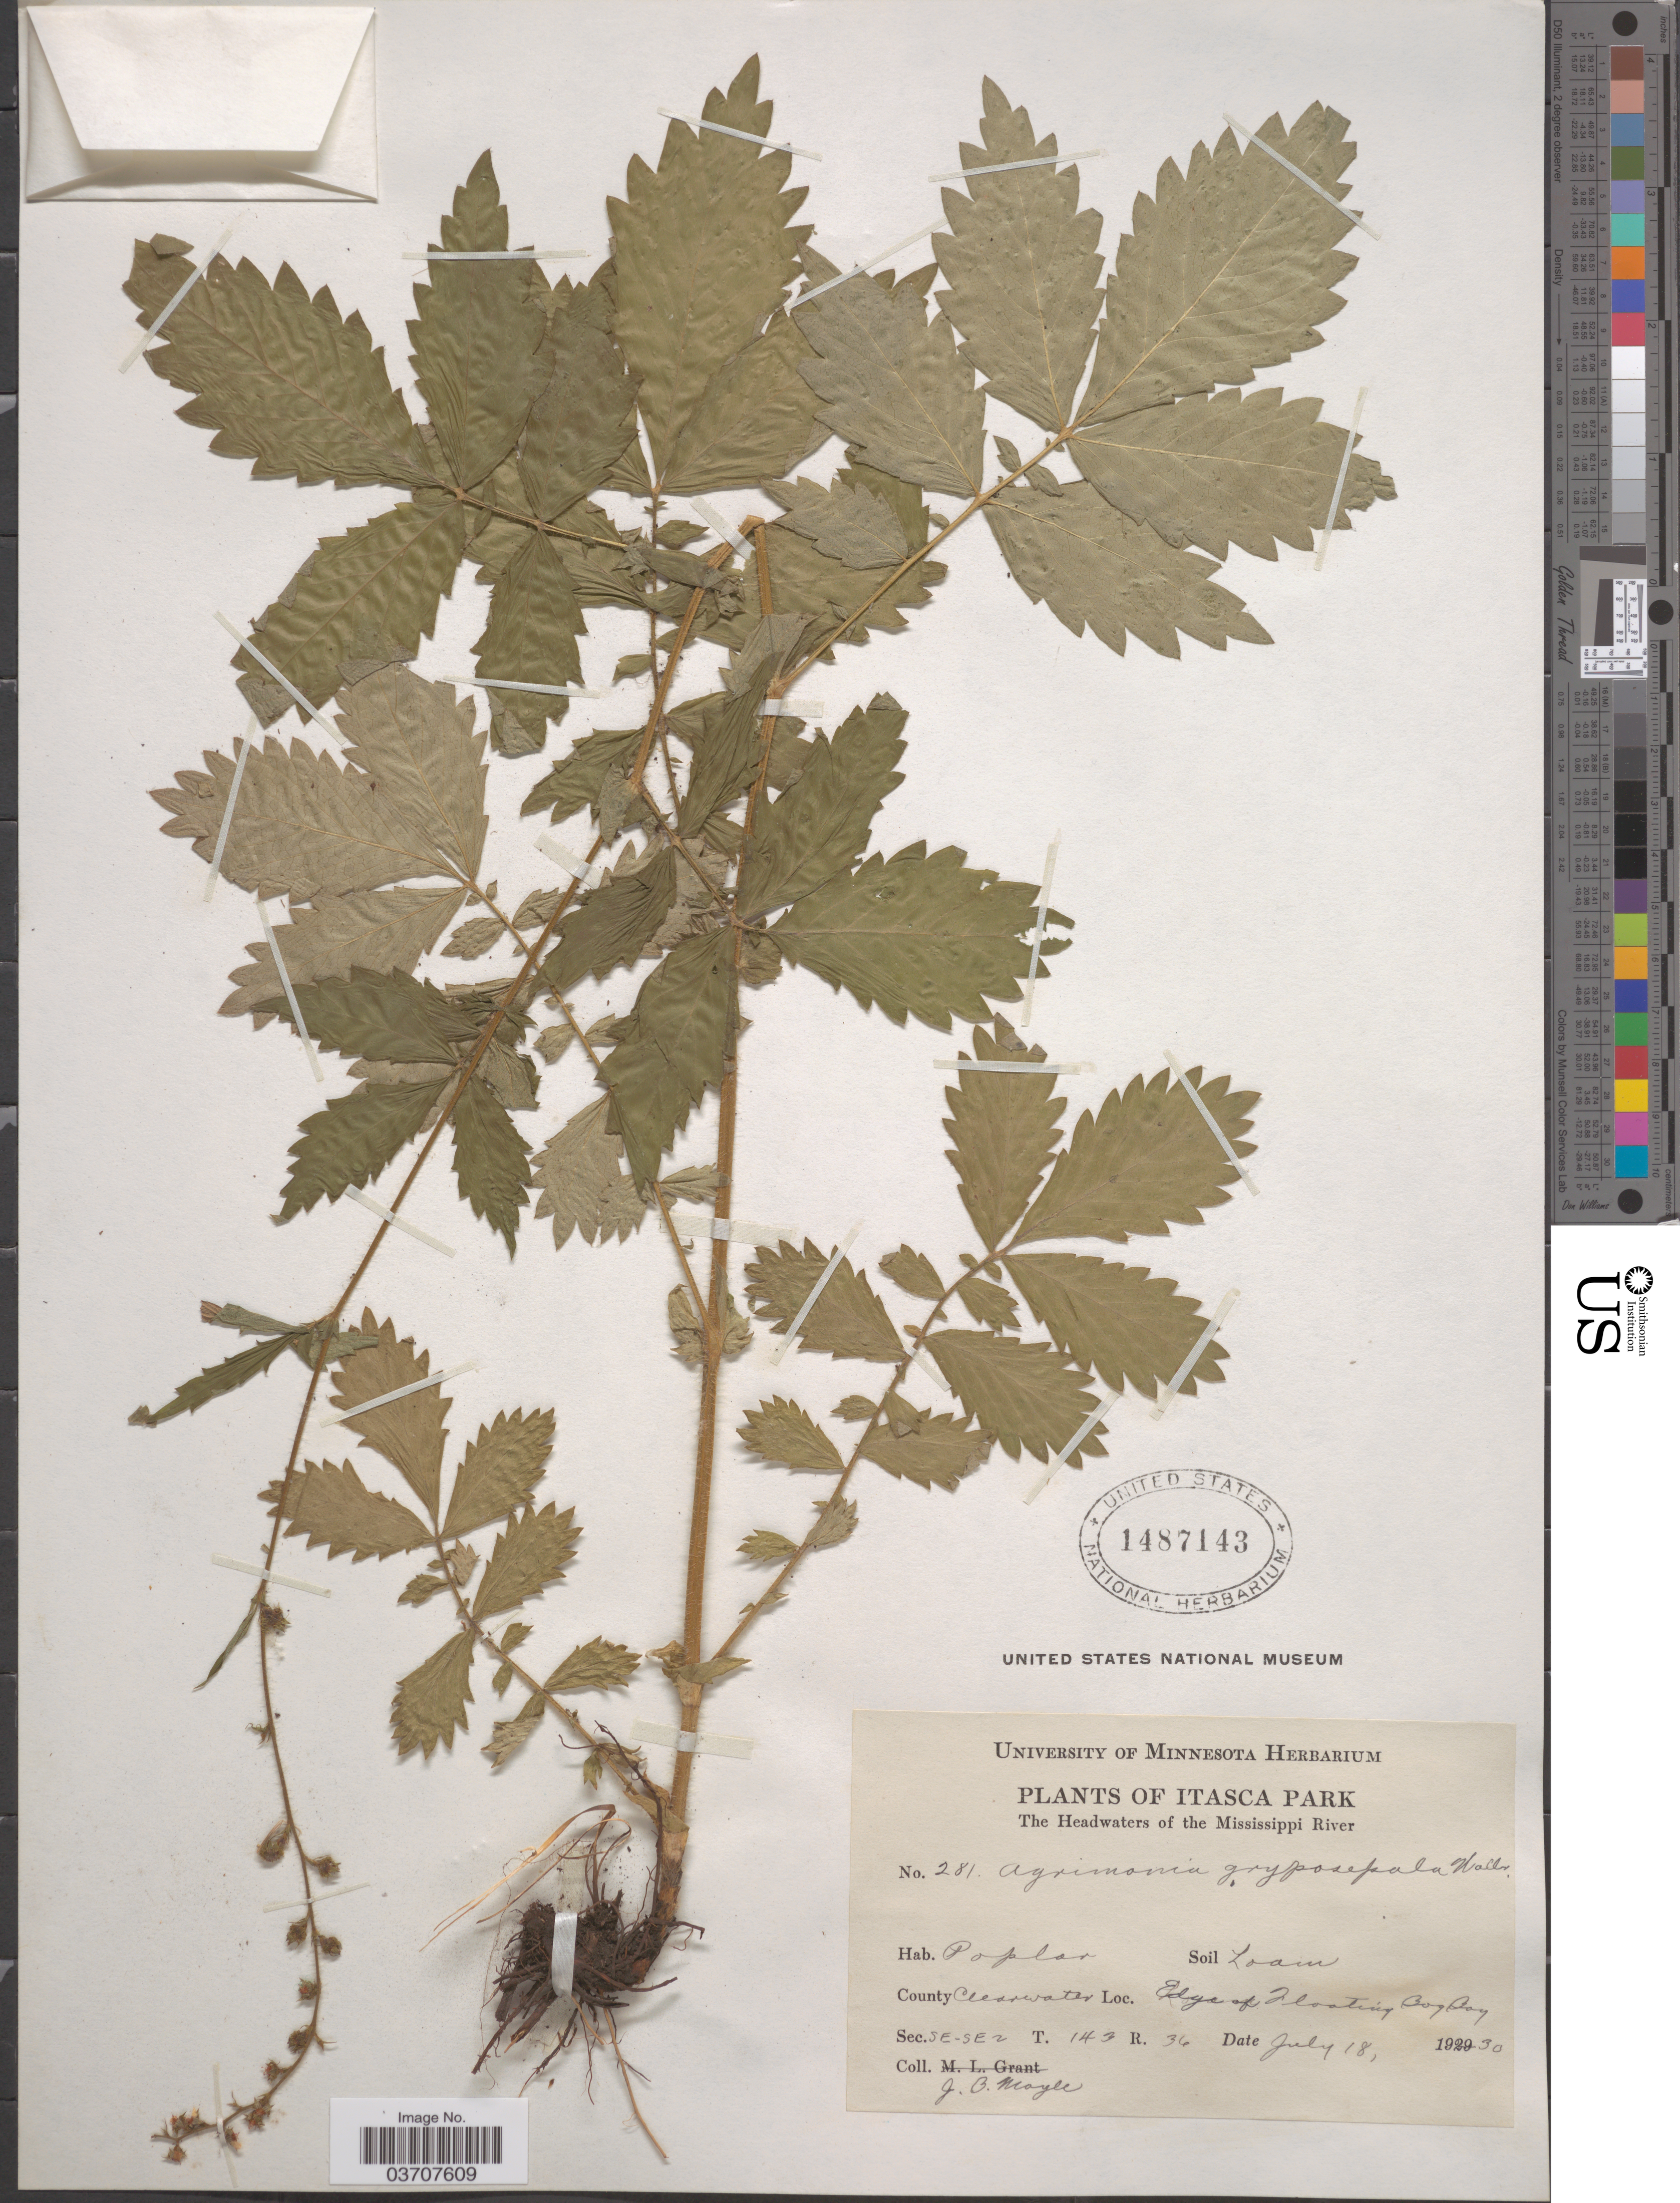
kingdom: Plantae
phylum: Tracheophyta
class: Magnoliopsida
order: Rosales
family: Rosaceae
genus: Agrimonia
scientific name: Agrimonia gryposepala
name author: Wallr.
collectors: J. Moyle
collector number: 281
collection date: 1930-07-18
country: United States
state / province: Minnesota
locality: Itasca Park. The Headwaters of the Mississippi River. County Clearwater. Edge of Floating Bog Bay. Sec.SE-SE2 T. 143 R. 36.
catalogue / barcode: US 1487143